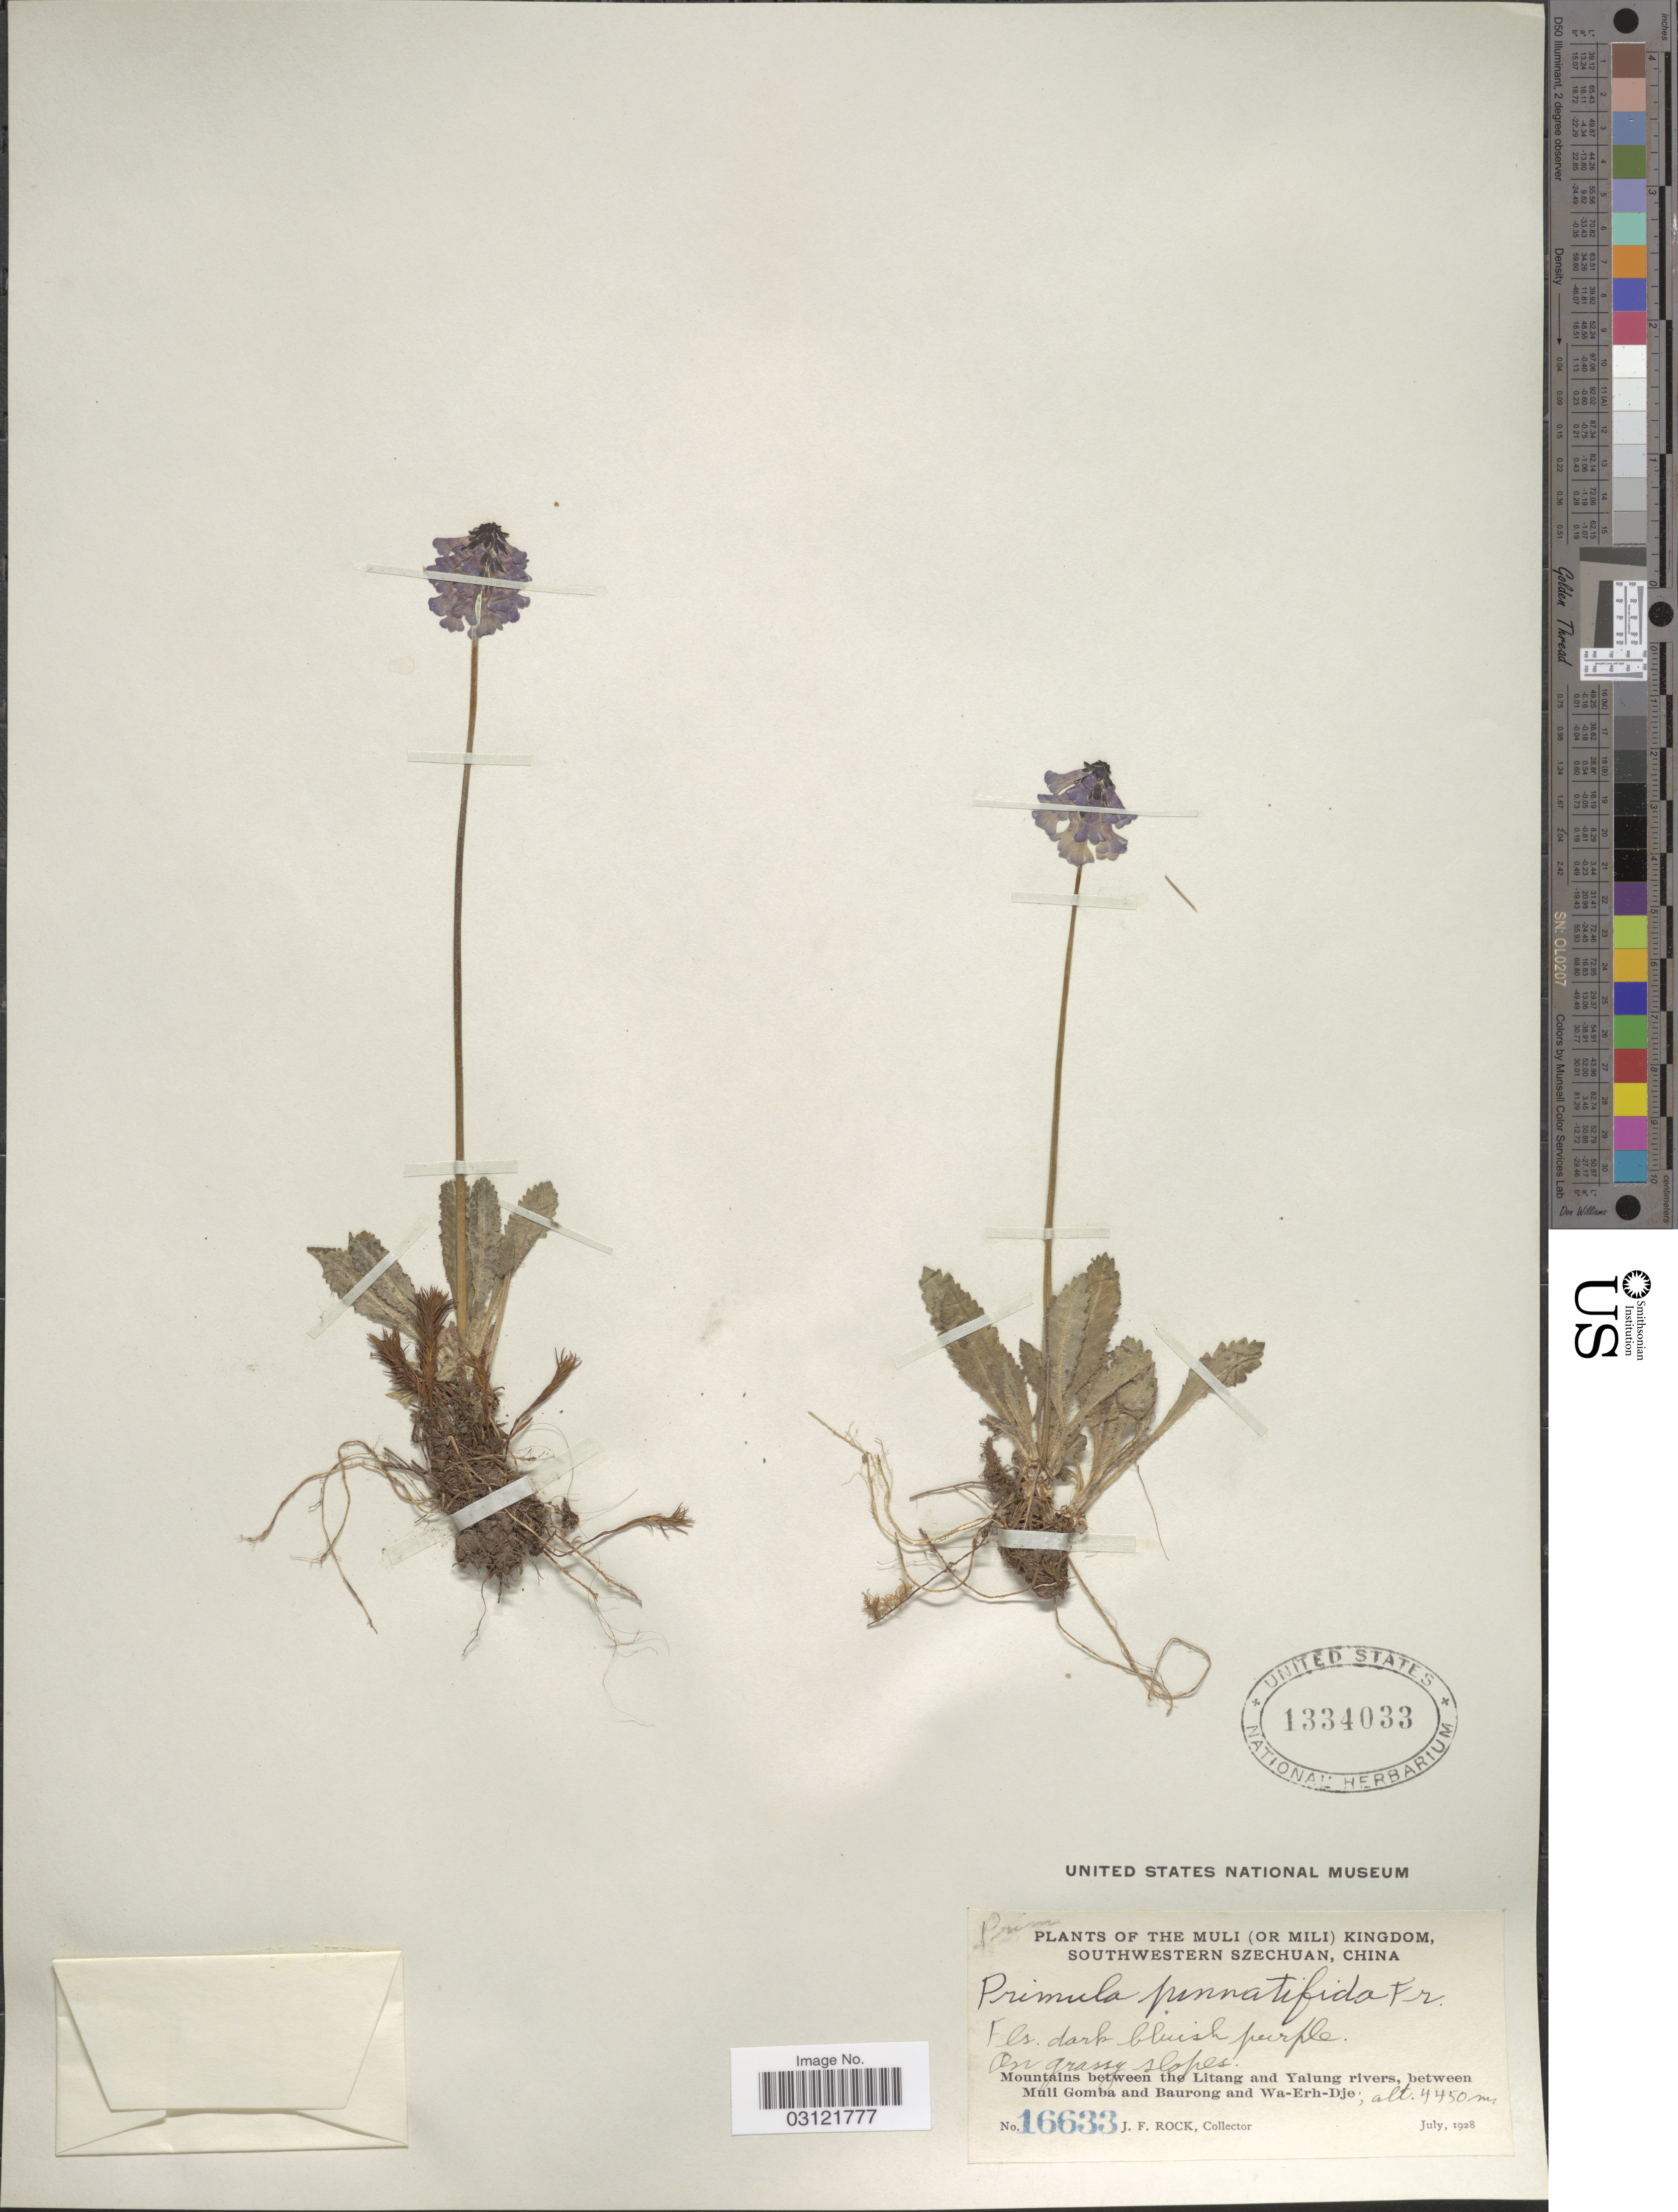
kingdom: Plantae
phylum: Tracheophyta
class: Magnoliopsida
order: Ericales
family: Primulaceae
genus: Primula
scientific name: Primula pinnatifida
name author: Franch.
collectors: J. Rock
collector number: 16633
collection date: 1928-07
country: China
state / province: Sichuan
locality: The Muli (or Mili) Kingdom, Southwestern Szechuan. Mountains between the Litang and Yalung rivers, between Muli Gomba and Baurong and Wa-Erh-Dje.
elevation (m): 4450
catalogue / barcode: US 1334033